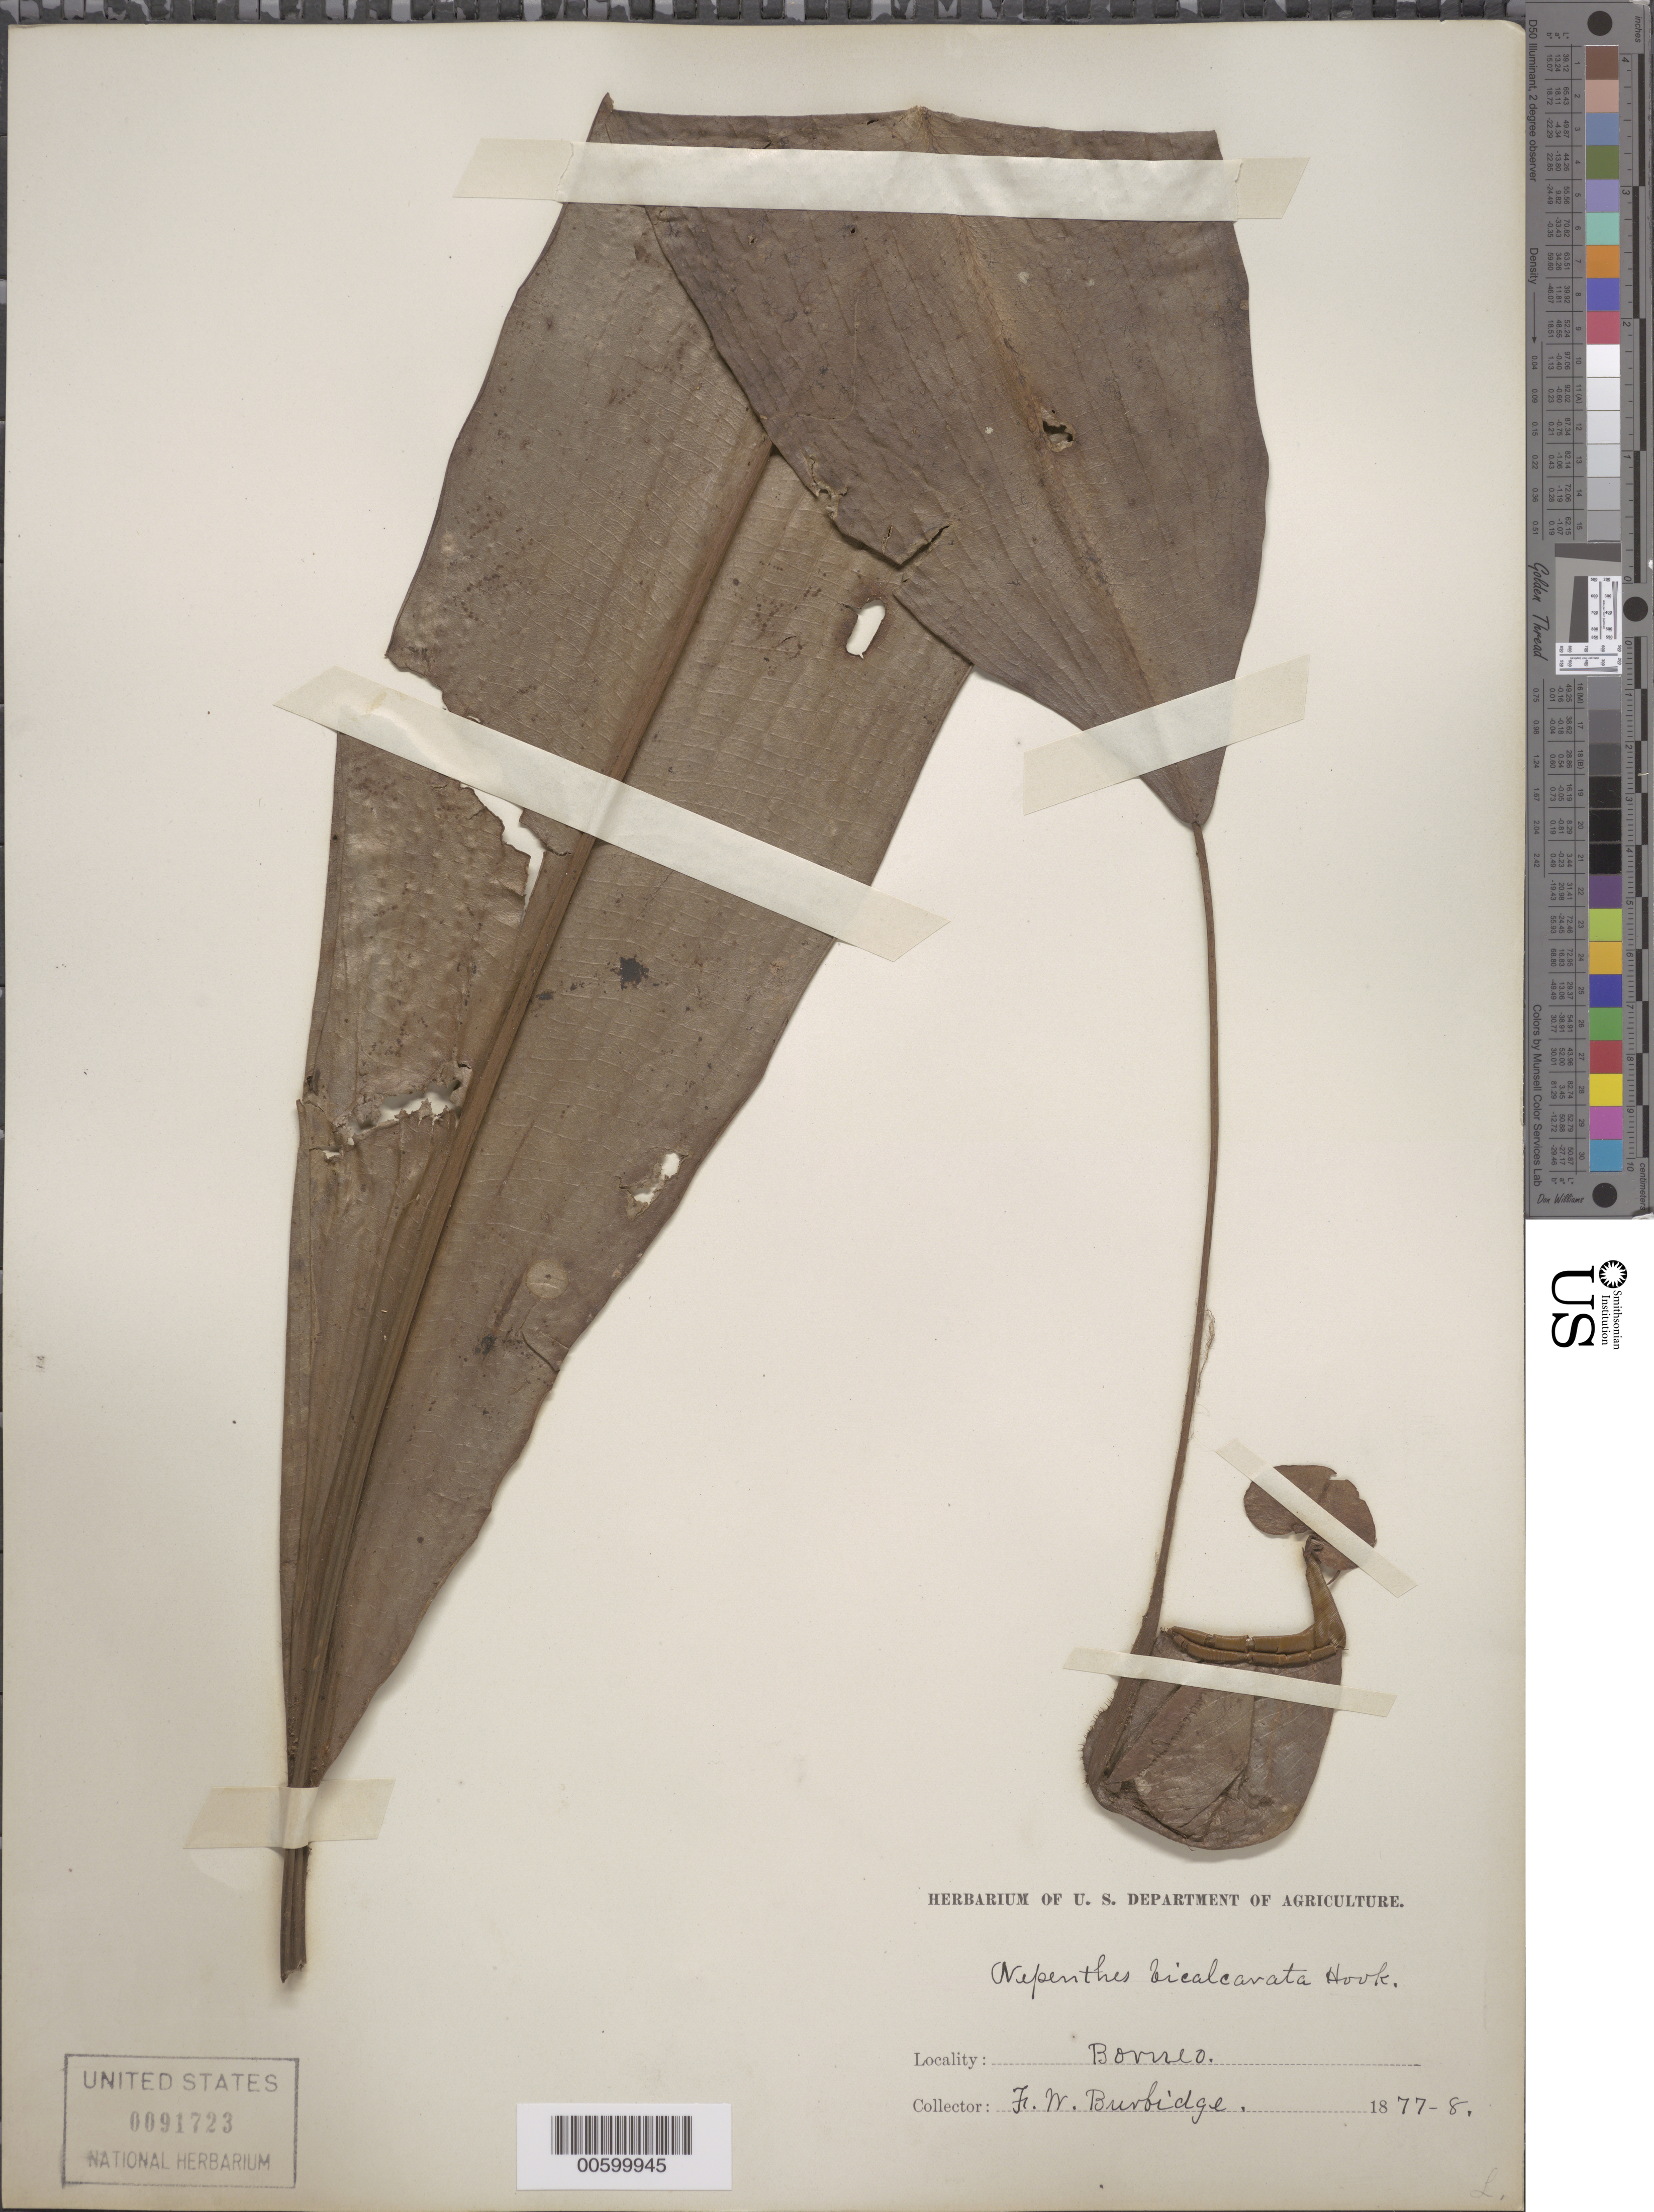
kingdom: Plantae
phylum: Tracheophyta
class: Magnoliopsida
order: Caryophyllales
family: Nepenthaceae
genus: Nepenthes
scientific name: Nepenthes bicalcarata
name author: Hook. f.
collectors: F. Burbidge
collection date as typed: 1877 to -- --- 1878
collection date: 1877/1878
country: Malaysia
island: Borneo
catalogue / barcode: US 91723